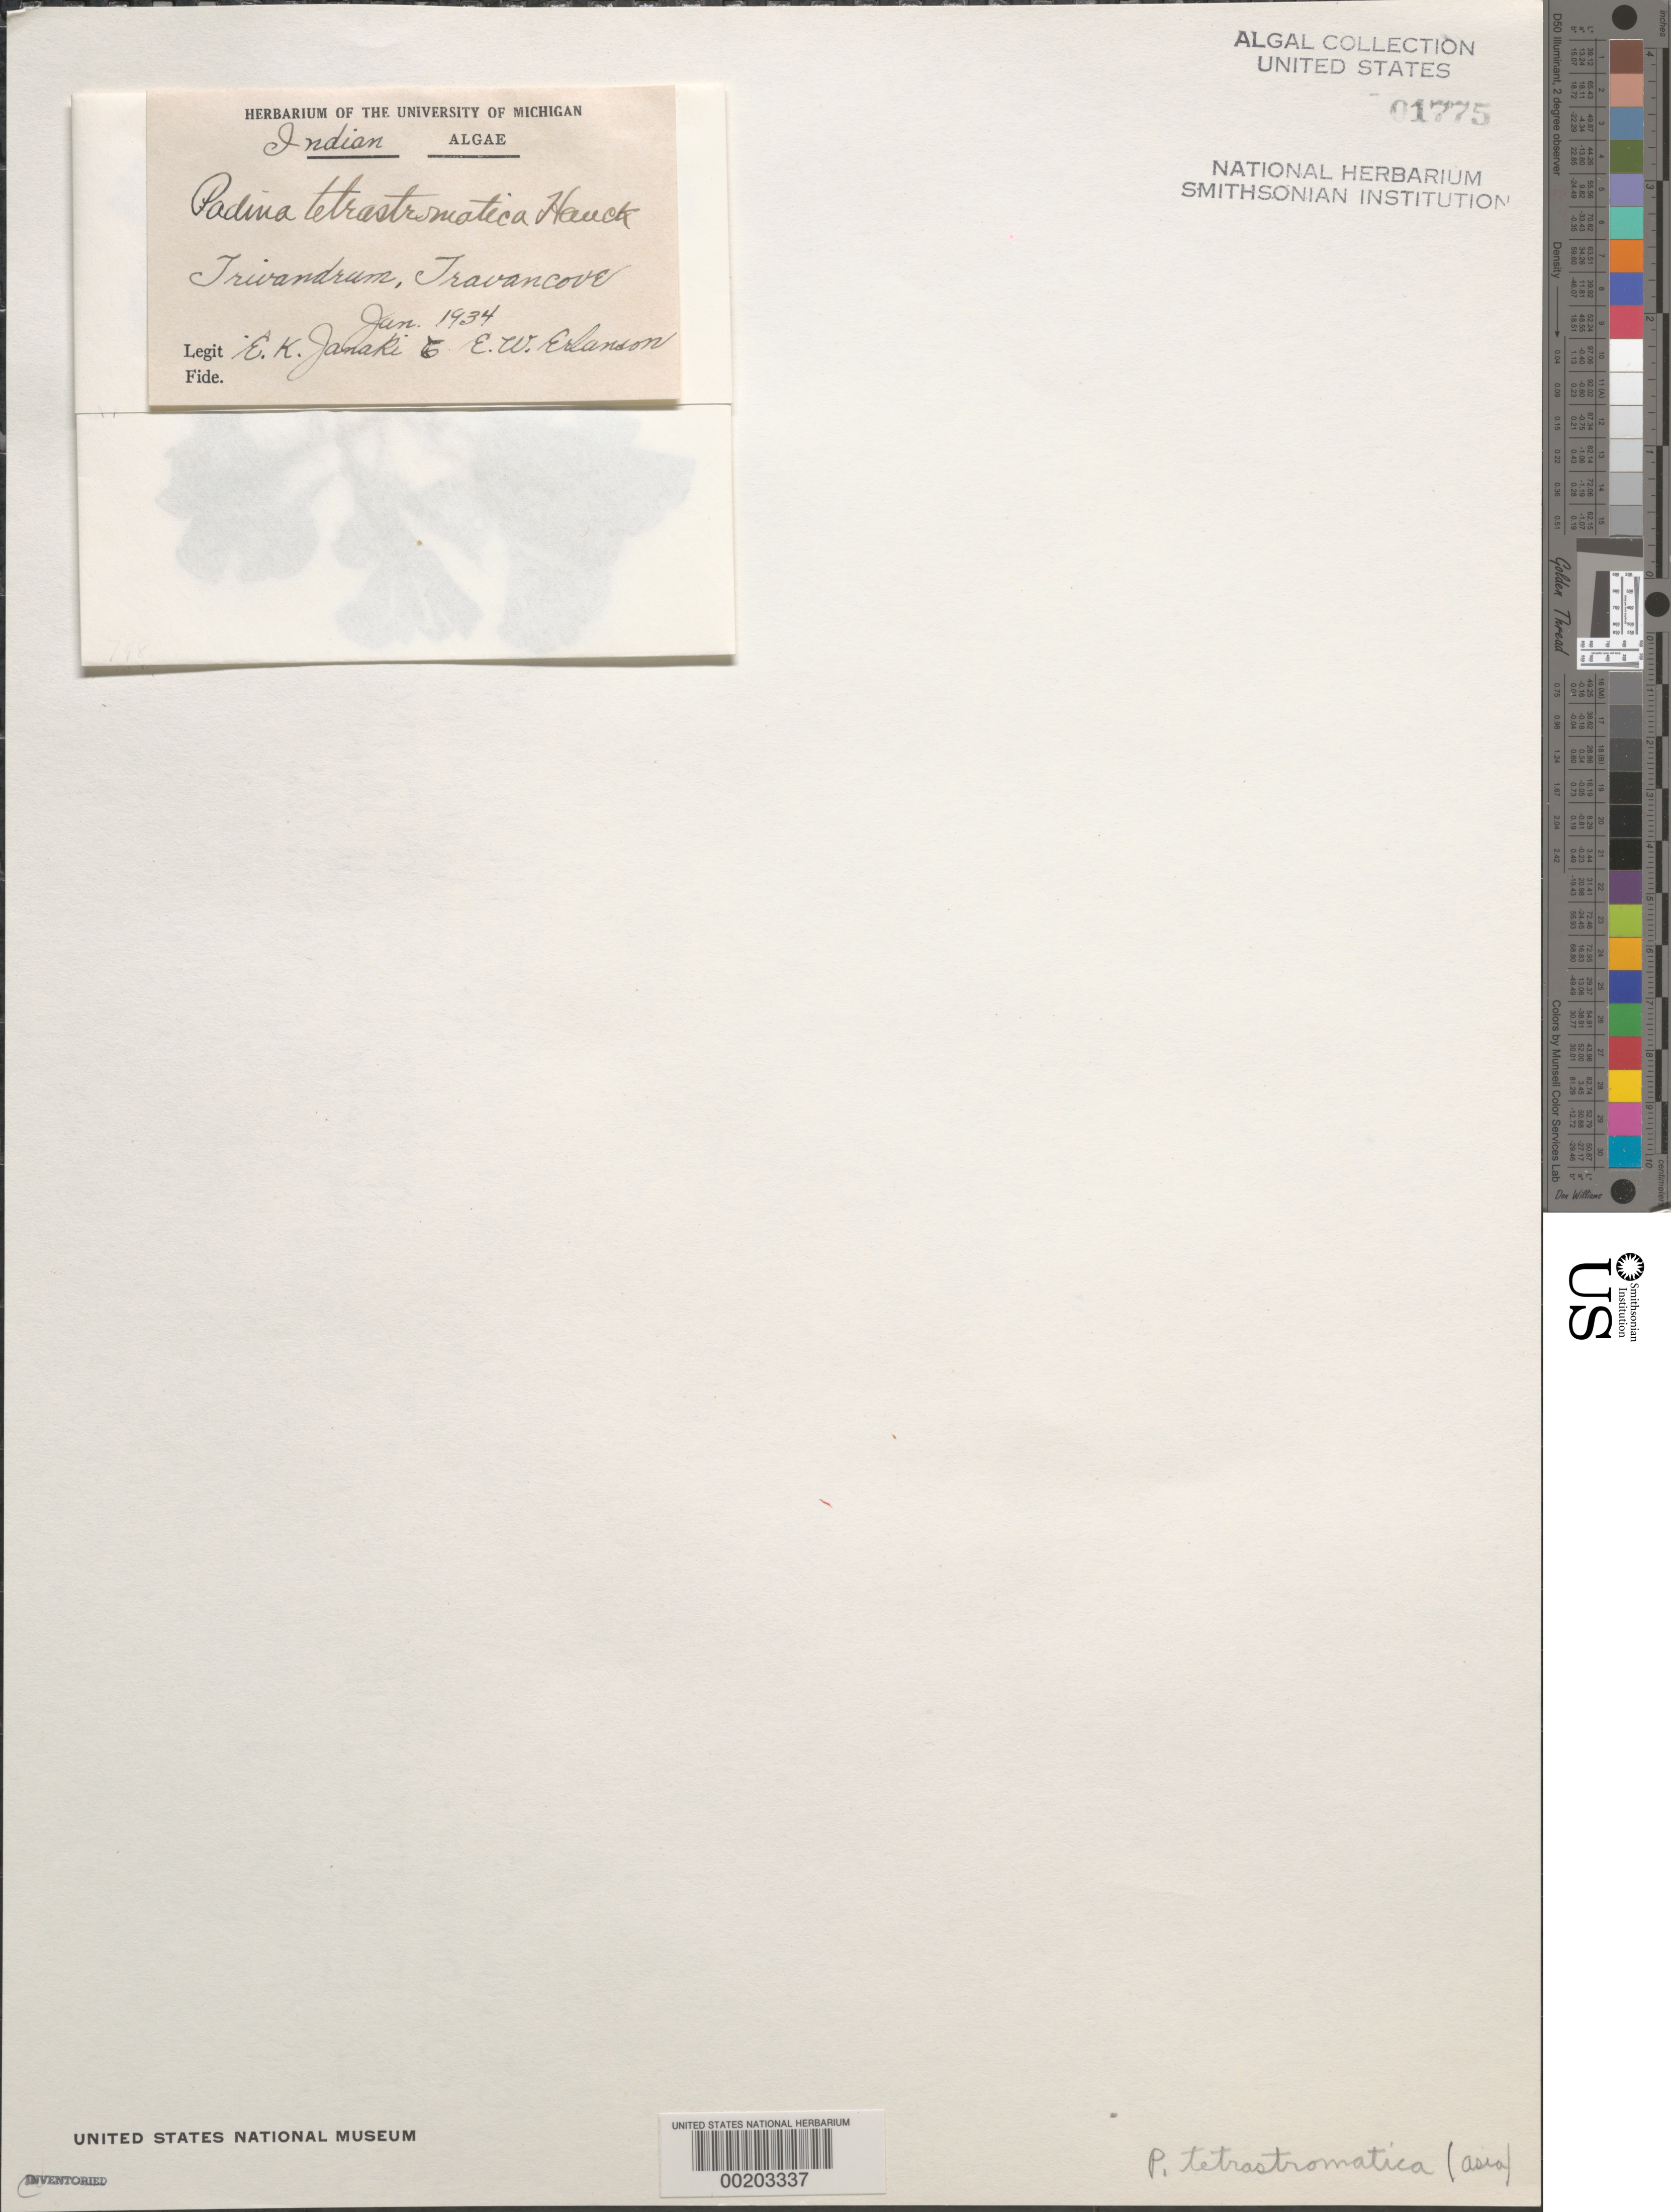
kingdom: Chromista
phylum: Ochrophyta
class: Phaeophyceae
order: Dictyotales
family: Dictyotaceae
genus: Padina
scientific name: Padina tetrastromatica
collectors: E. Janaki Ammal & E. Erlanson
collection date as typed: Jan 1934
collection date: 1934-01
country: India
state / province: Kerala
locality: Trivandrum, travancove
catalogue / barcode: US 1775